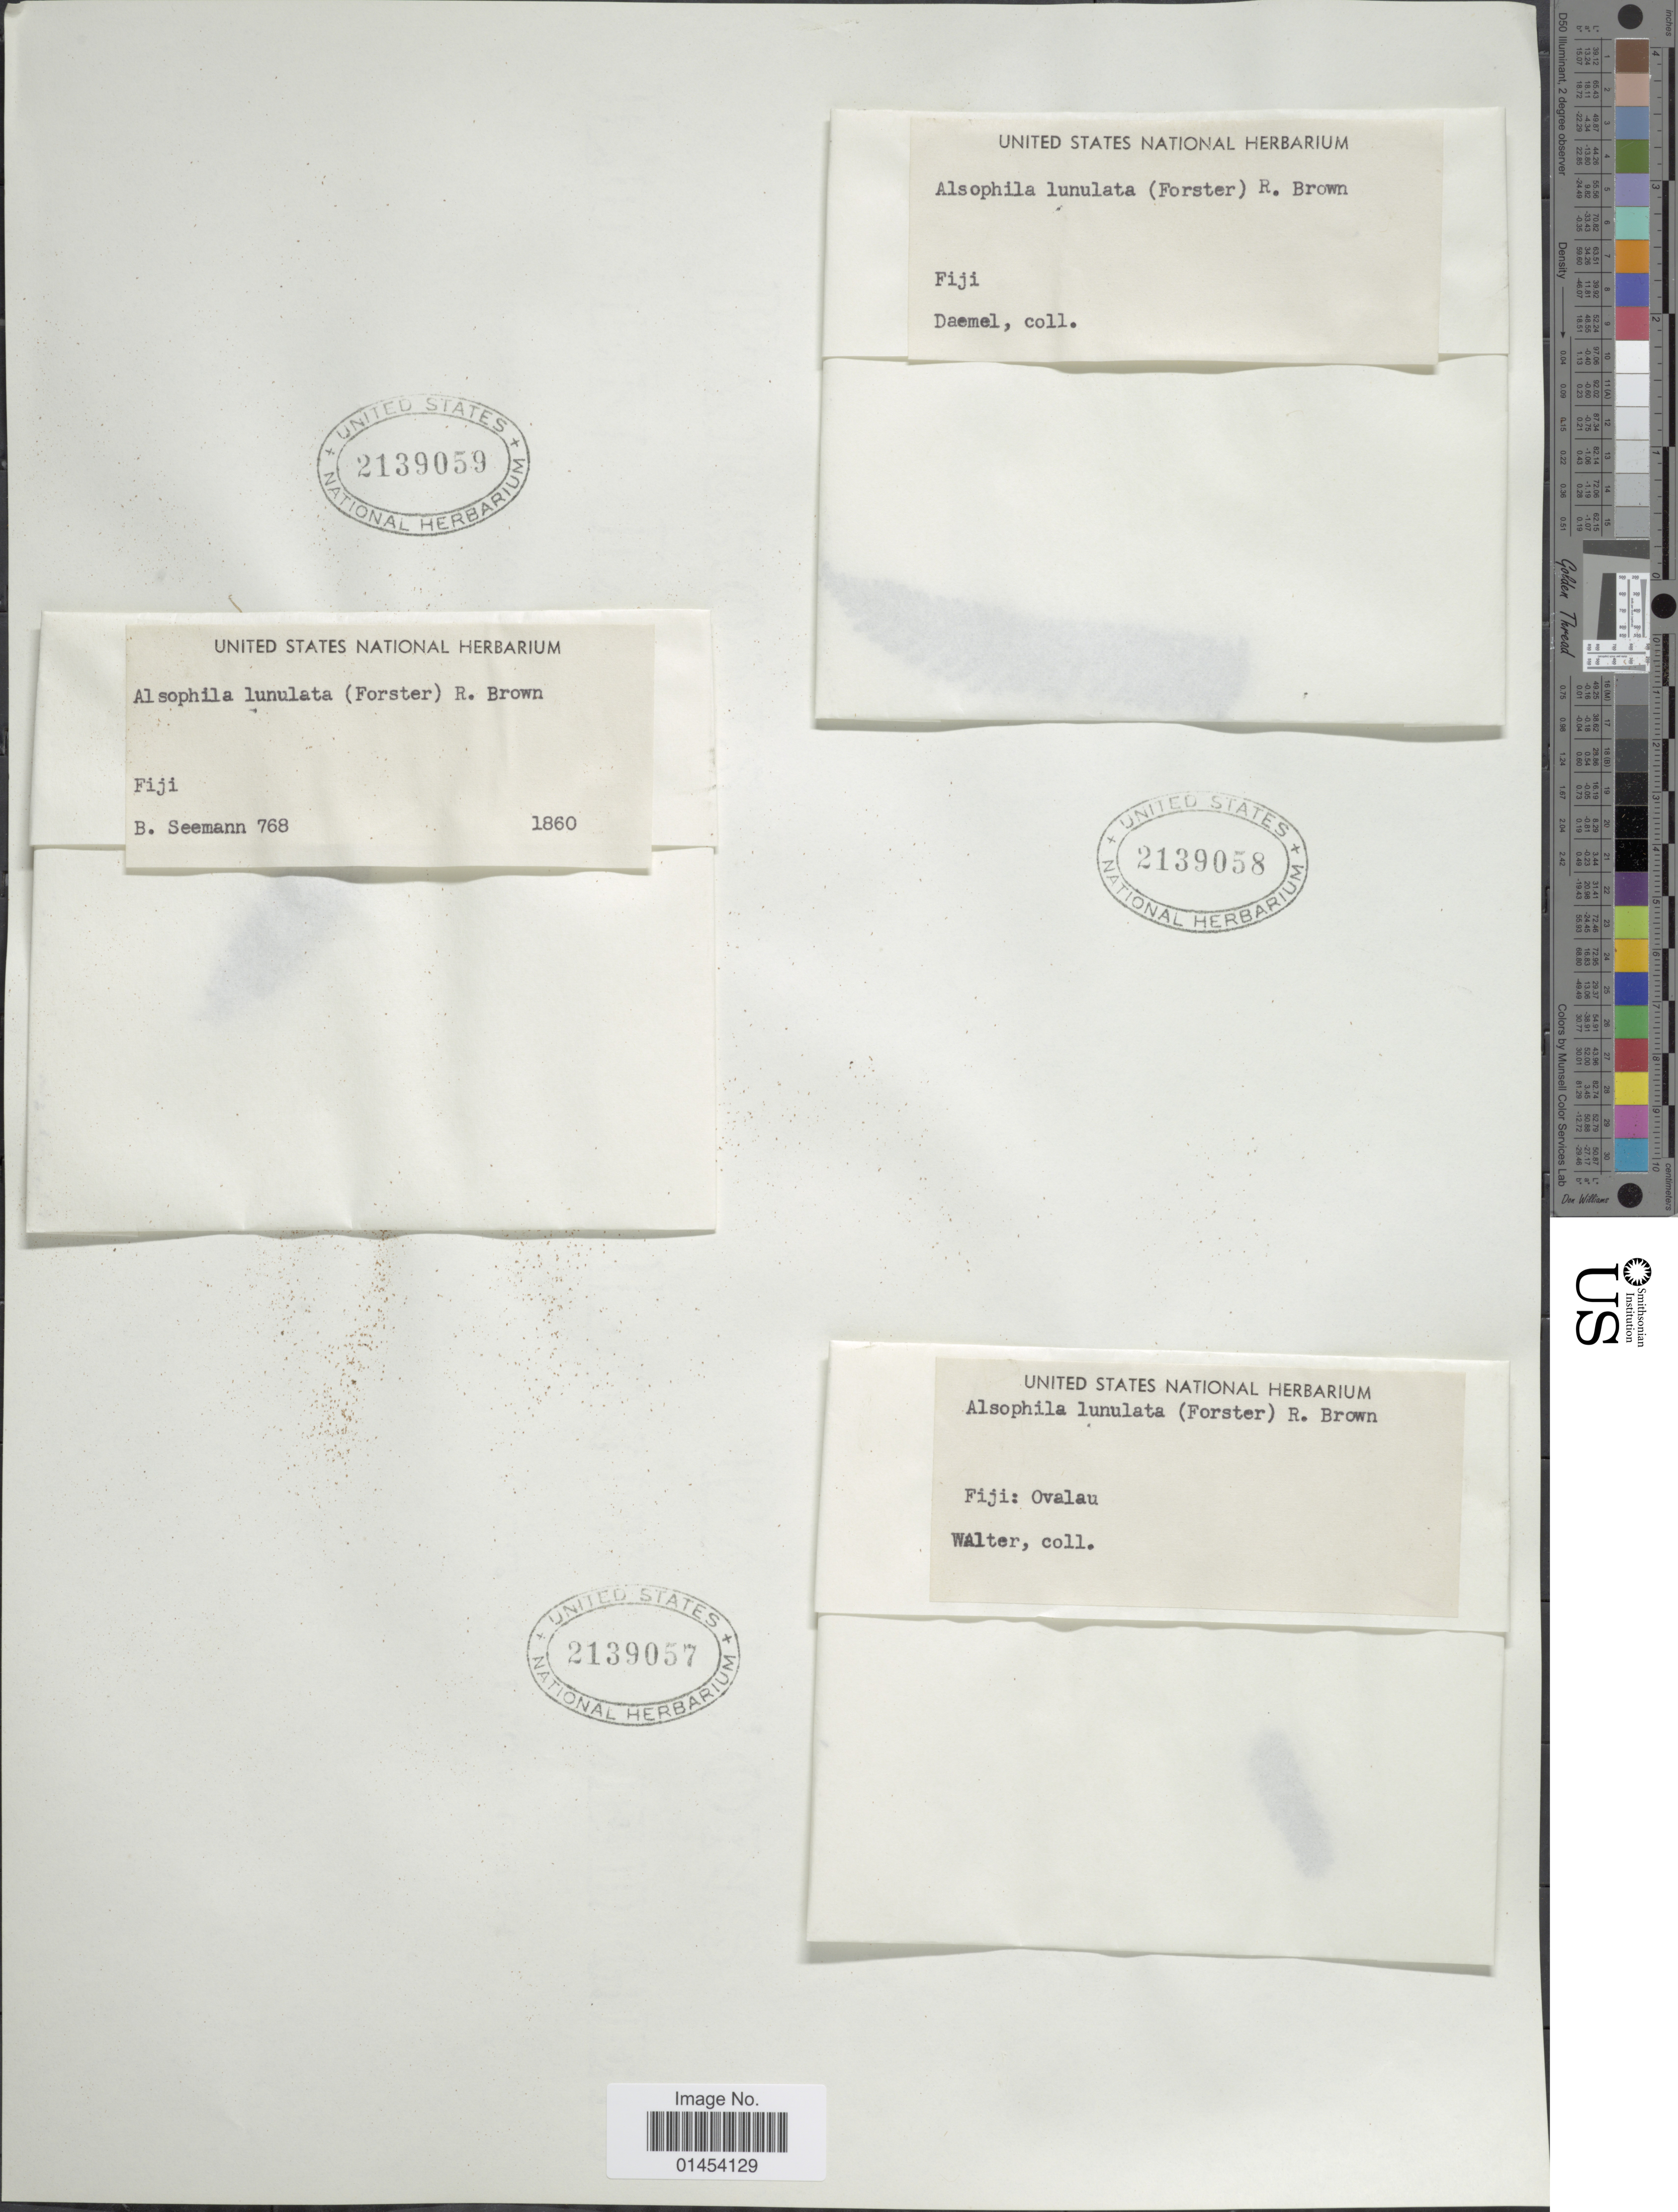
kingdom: Plantae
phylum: Tracheophyta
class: Polypodiopsida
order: Cyatheales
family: Cyatheaceae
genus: Cyathea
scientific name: Cyathea lunulata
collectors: Daemel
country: Fiji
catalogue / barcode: US 2139058-2